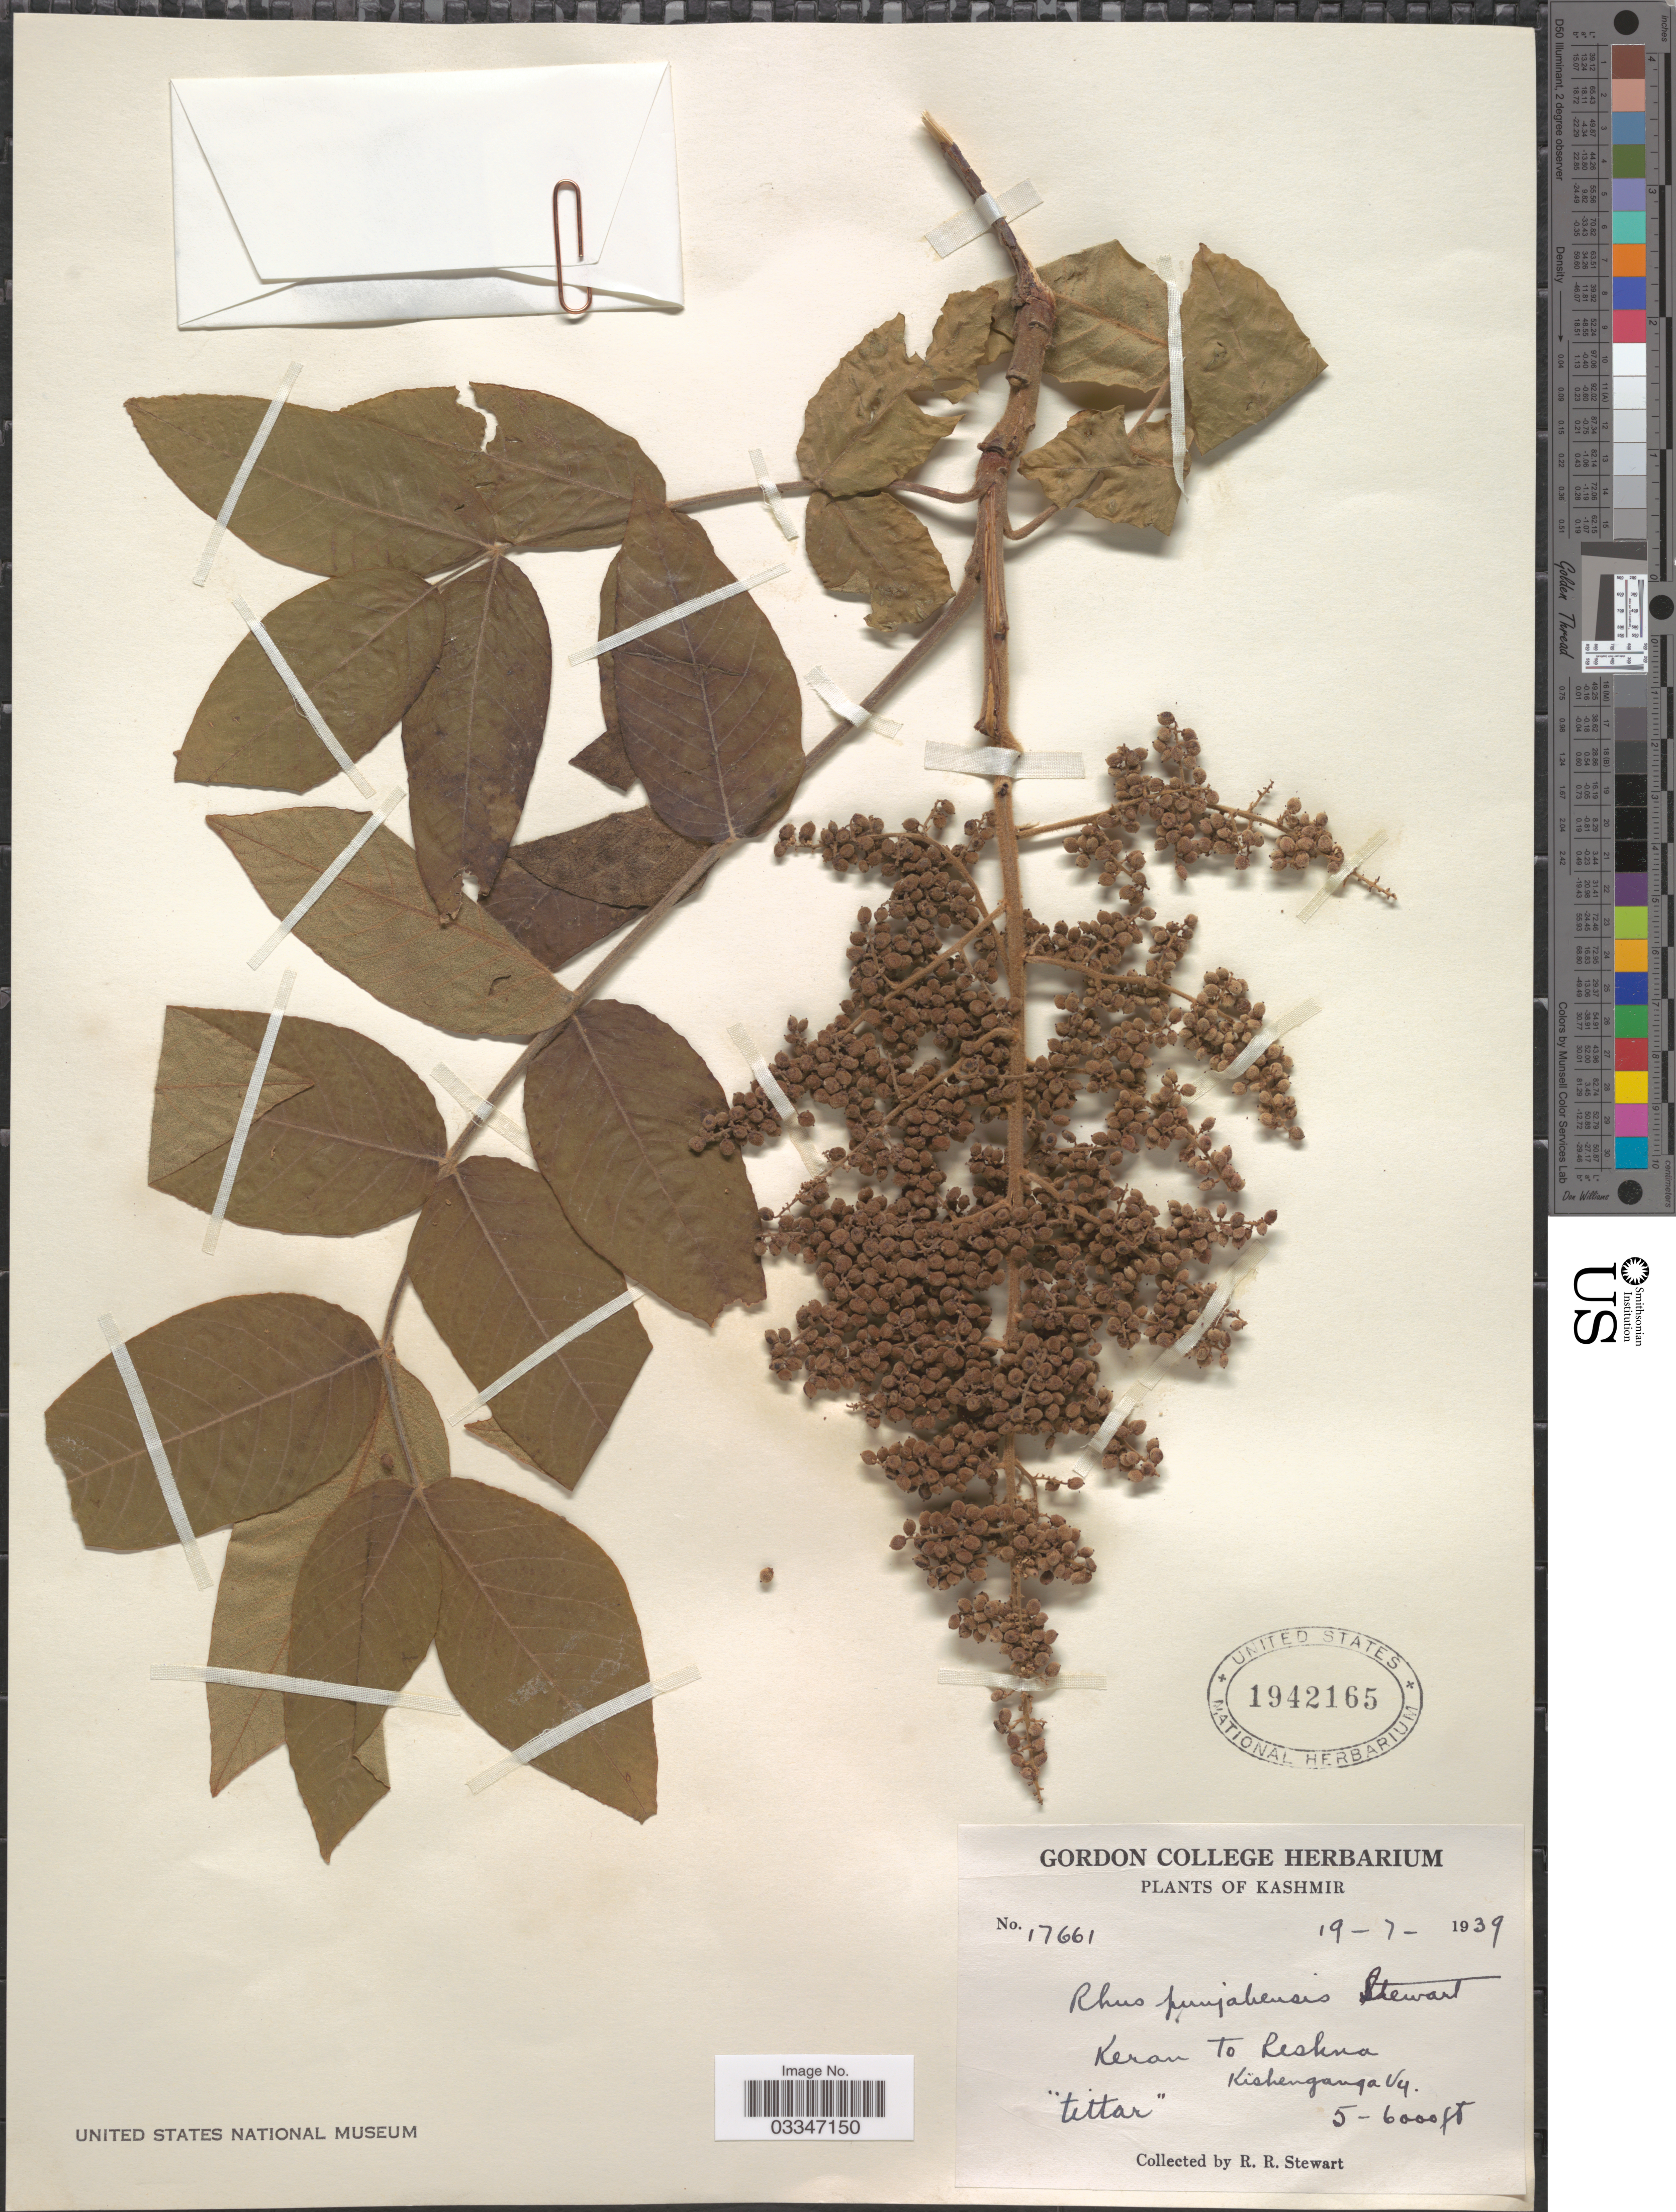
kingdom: Plantae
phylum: Tracheophyta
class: Magnoliopsida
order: Sapindales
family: Anacardiaceae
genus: Rhus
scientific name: Rhus punjabensis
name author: J. L. Stewart ex Brandis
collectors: R. Stewart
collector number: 17661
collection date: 1939-07-19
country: Pakistan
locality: Kashmir. Keran to Reskua Kishenganga V4.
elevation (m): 1524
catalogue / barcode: US 1942165